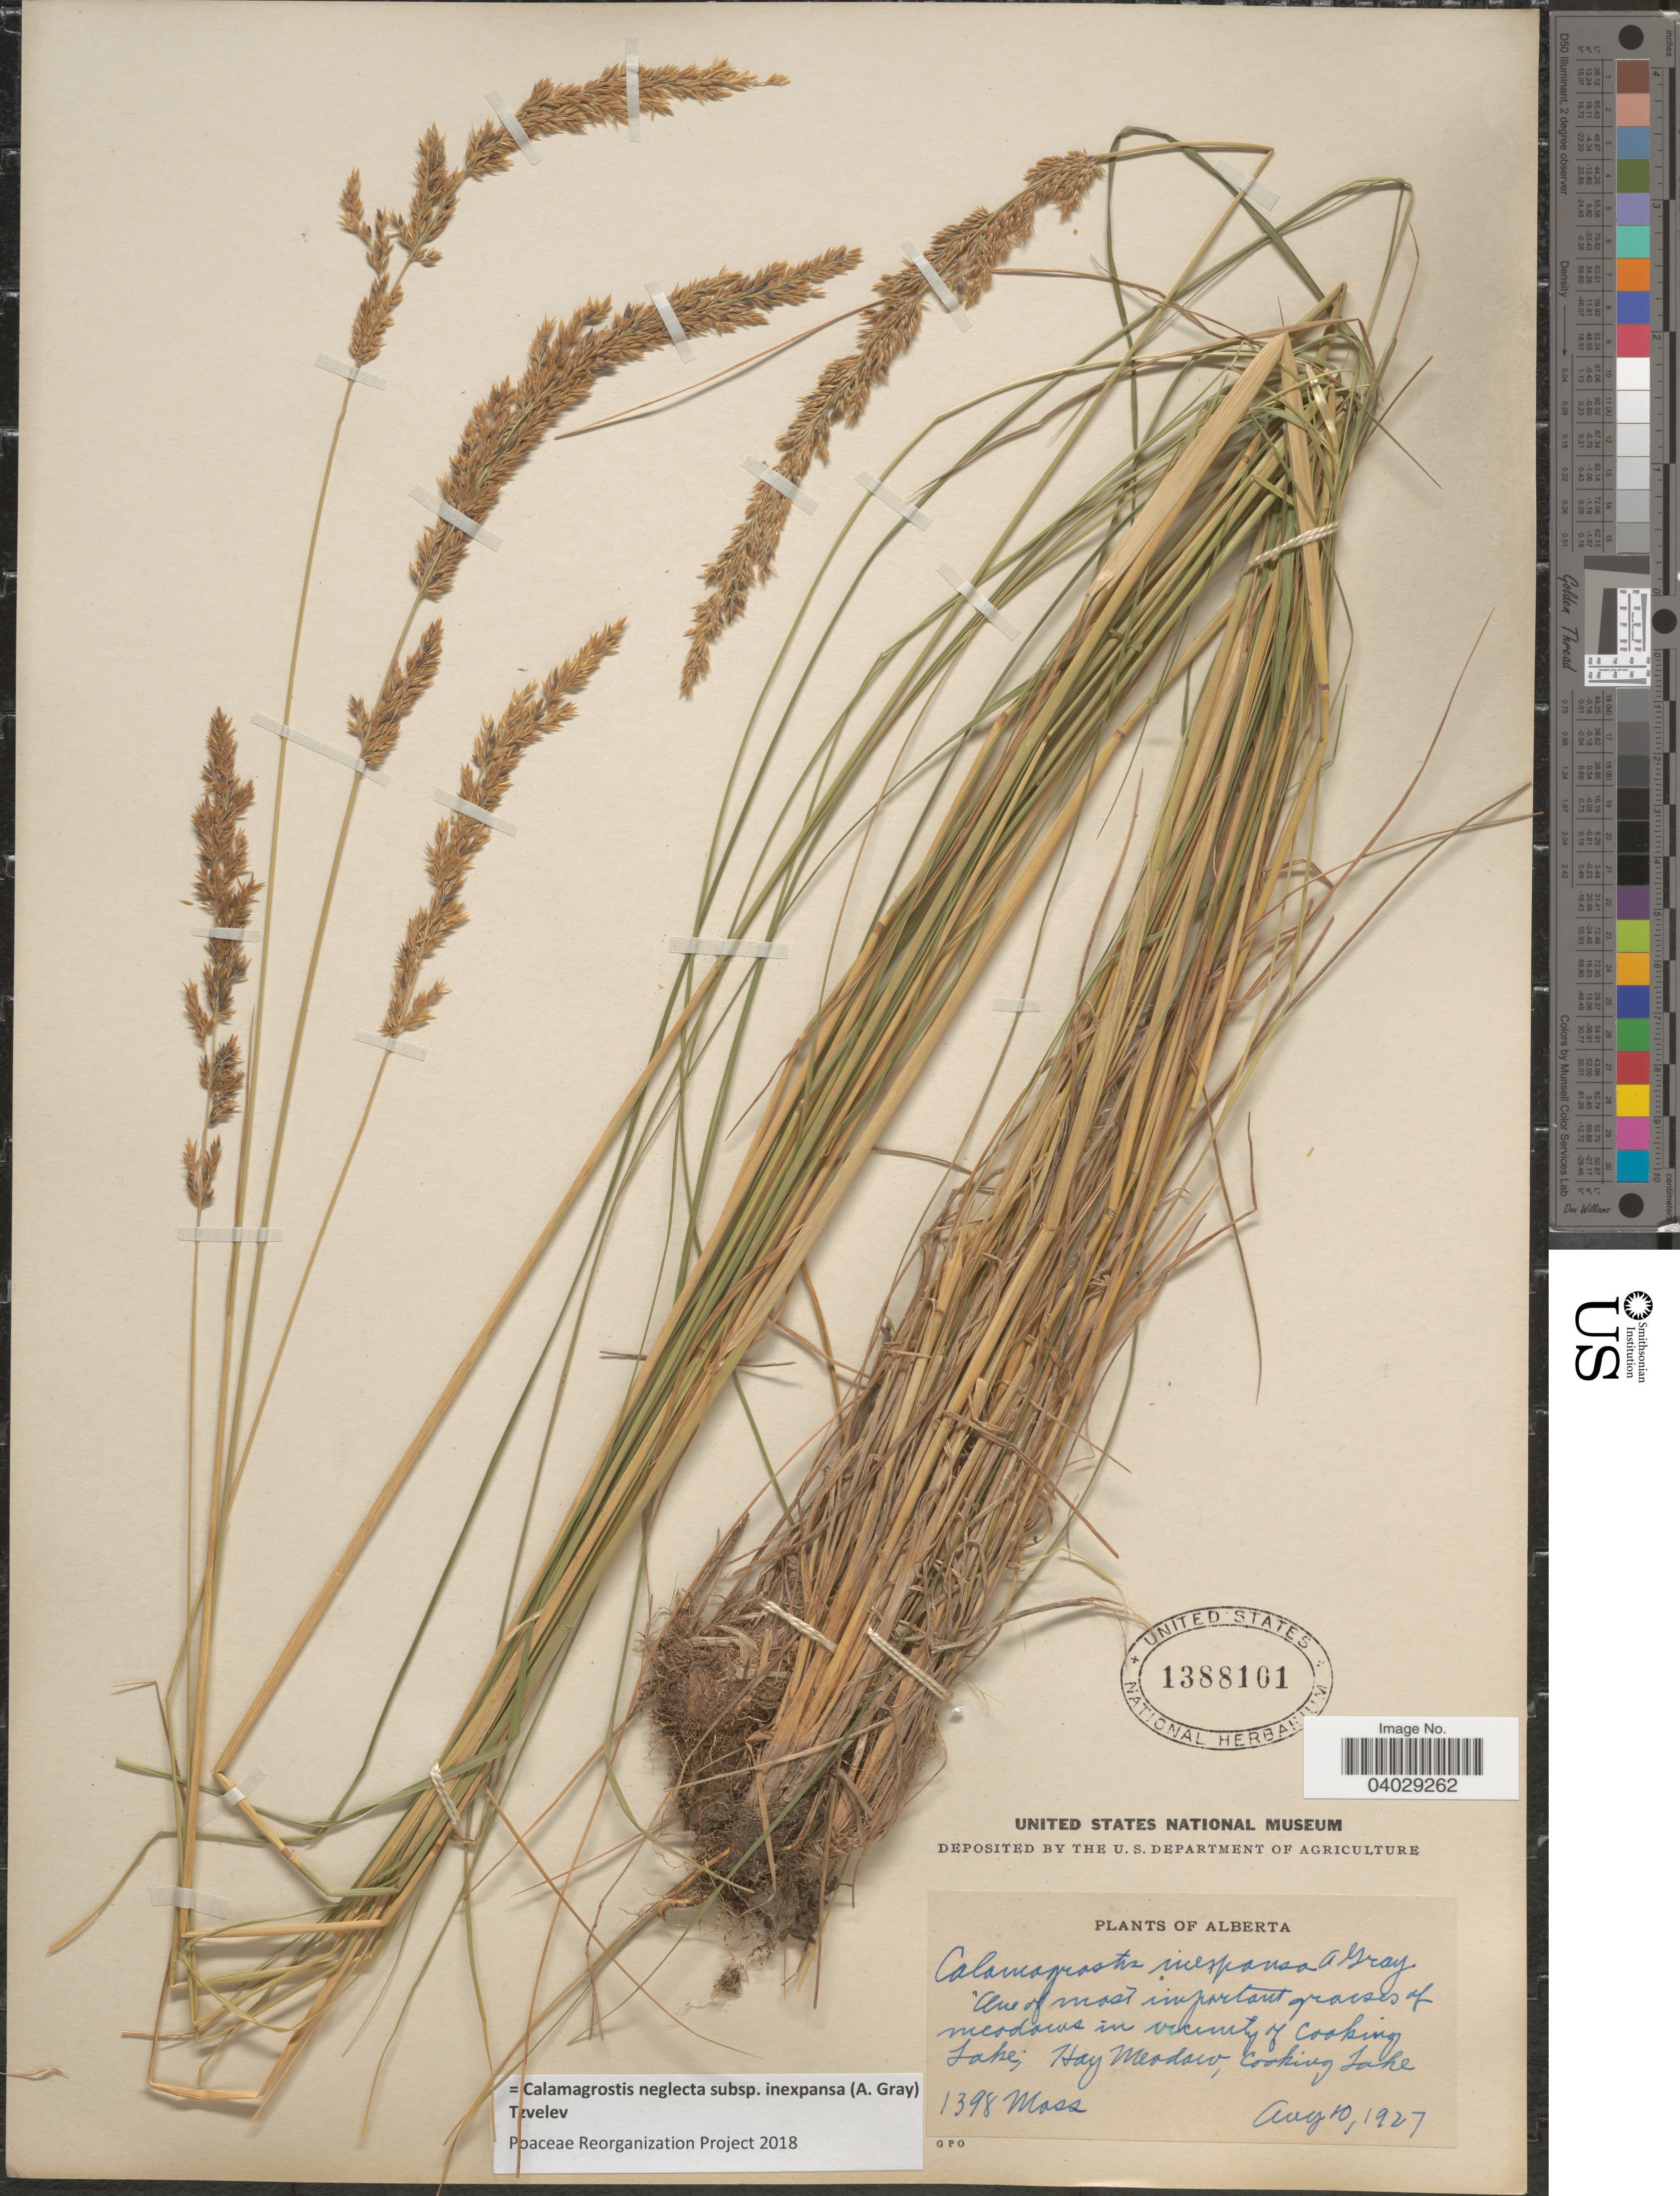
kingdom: Plantae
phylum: Tracheophyta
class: Liliopsida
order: Poales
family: Poaceae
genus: Calamagrostis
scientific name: Calamagrostis neglecta subsp. inexpansa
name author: (A. Gray) Tzvelev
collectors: M. B. Moss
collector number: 1398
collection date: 1927-08-10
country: Canada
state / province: Alberta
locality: One of most important grasses of meadows in vicinity of Cooking Lake; Hay Meadow, Cooking Lake.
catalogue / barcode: US 1388101